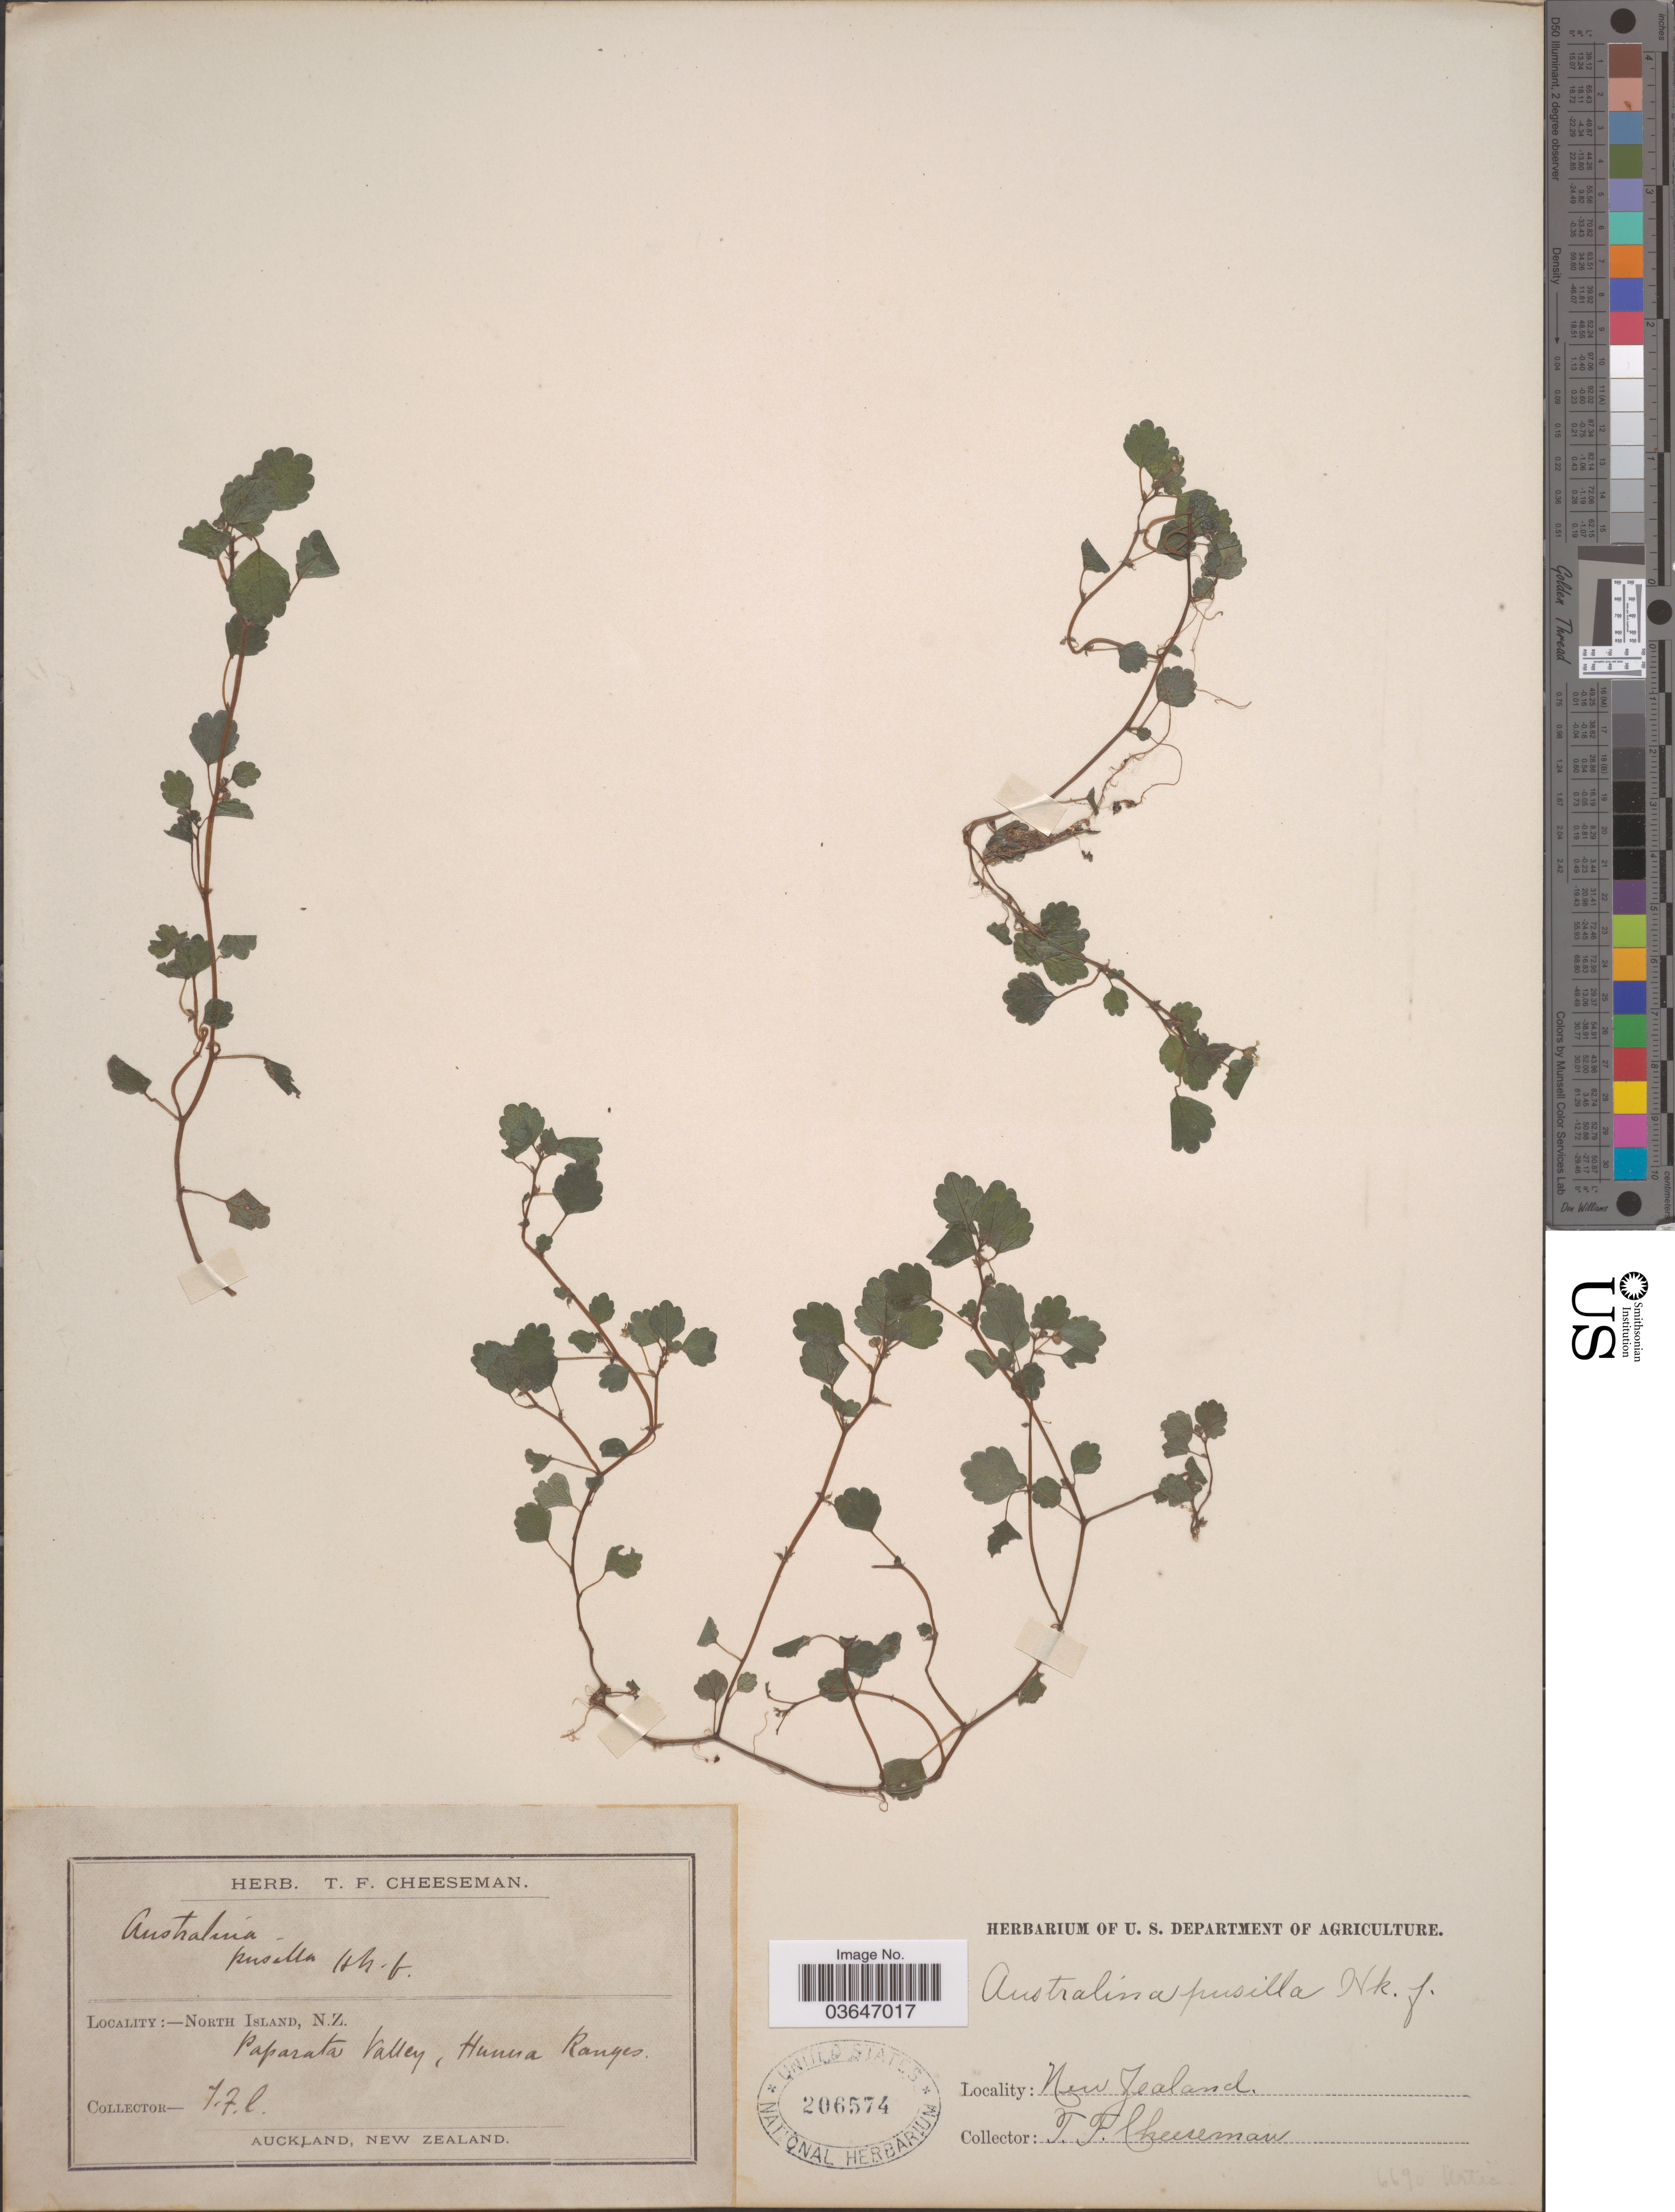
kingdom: Plantae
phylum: Tracheophyta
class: Magnoliopsida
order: Rosales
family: Urticaceae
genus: Australina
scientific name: Australina pusilla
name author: (Poir.) Gaudich.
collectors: T. F. Cheeseman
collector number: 6690?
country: New Zealand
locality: North Island. Paparata Valley, Hunua Ranges.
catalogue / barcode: US 206574